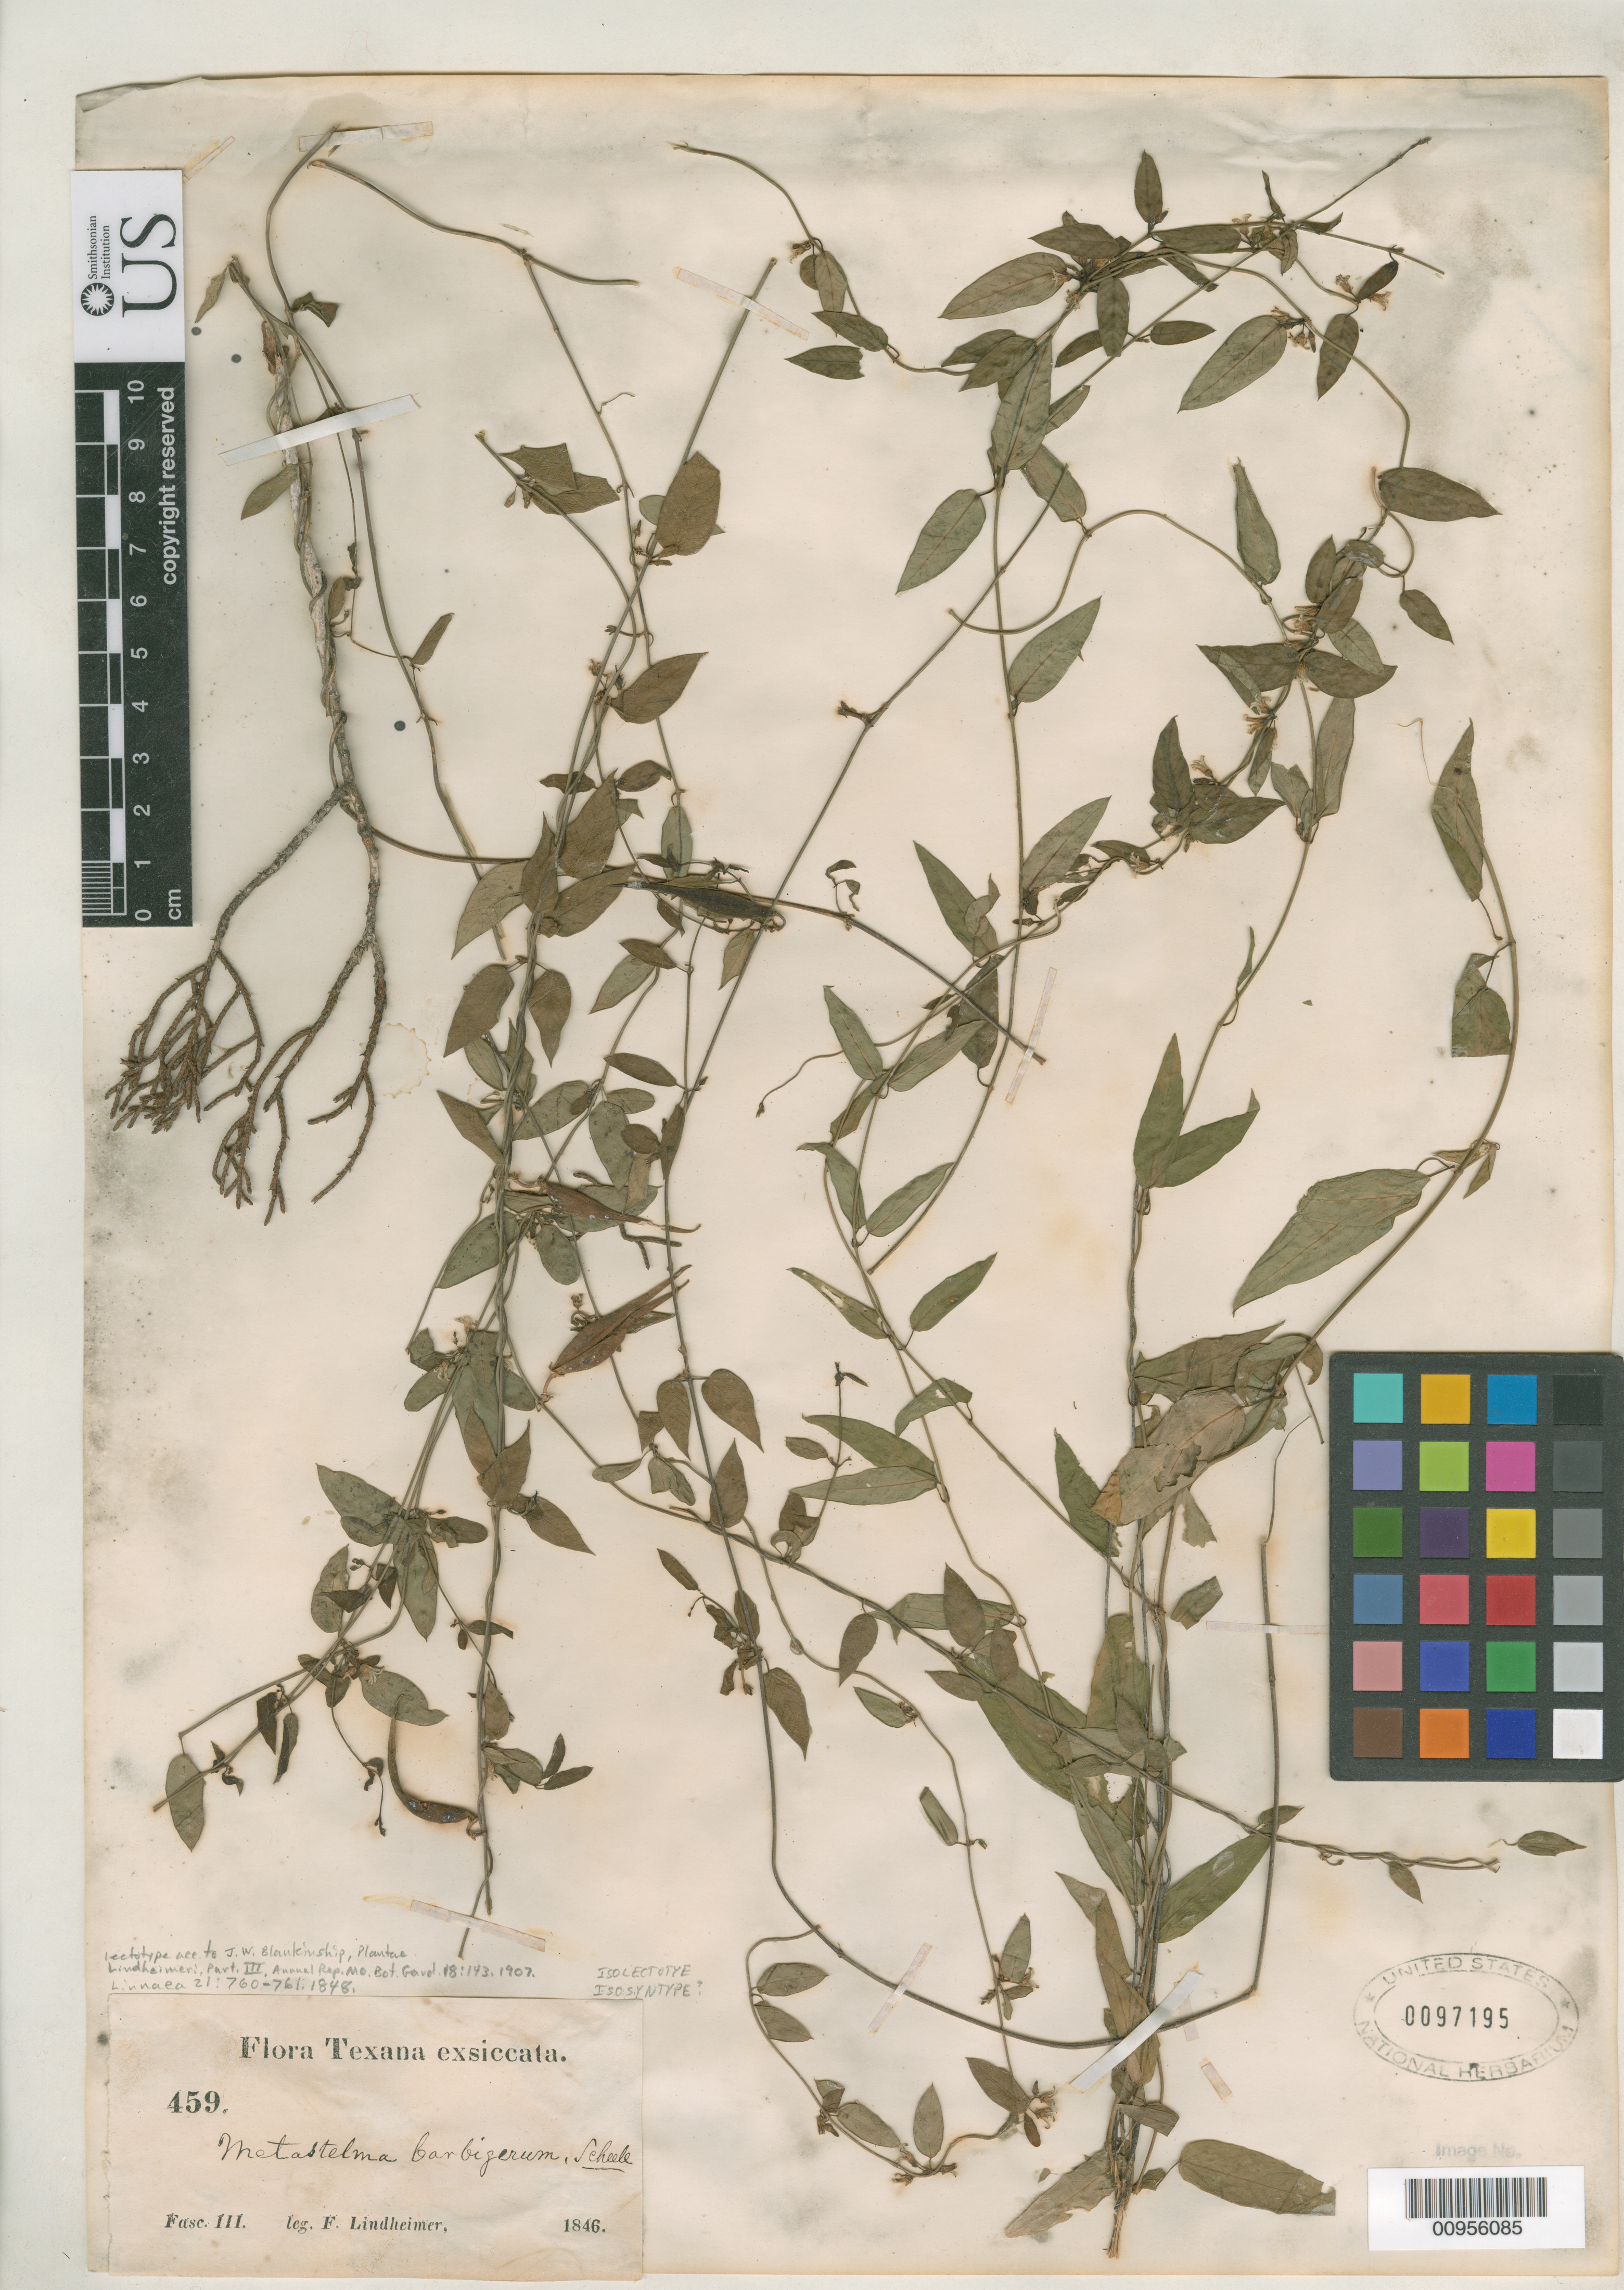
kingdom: Plantae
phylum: Tracheophyta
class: Magnoliopsida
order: Gentianales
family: Apocynaceae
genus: Metastelma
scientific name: Metastelma barbigerum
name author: Scheele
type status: Isolectotype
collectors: F. J. Lindheimer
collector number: Fasc. III 459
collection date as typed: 1846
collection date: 1846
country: United States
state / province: Texas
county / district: Comal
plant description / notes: Cited by Liede & Meve, Ann. Missouri Bot. Gard. 91(1): 31–86 (2004).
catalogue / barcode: US 97195